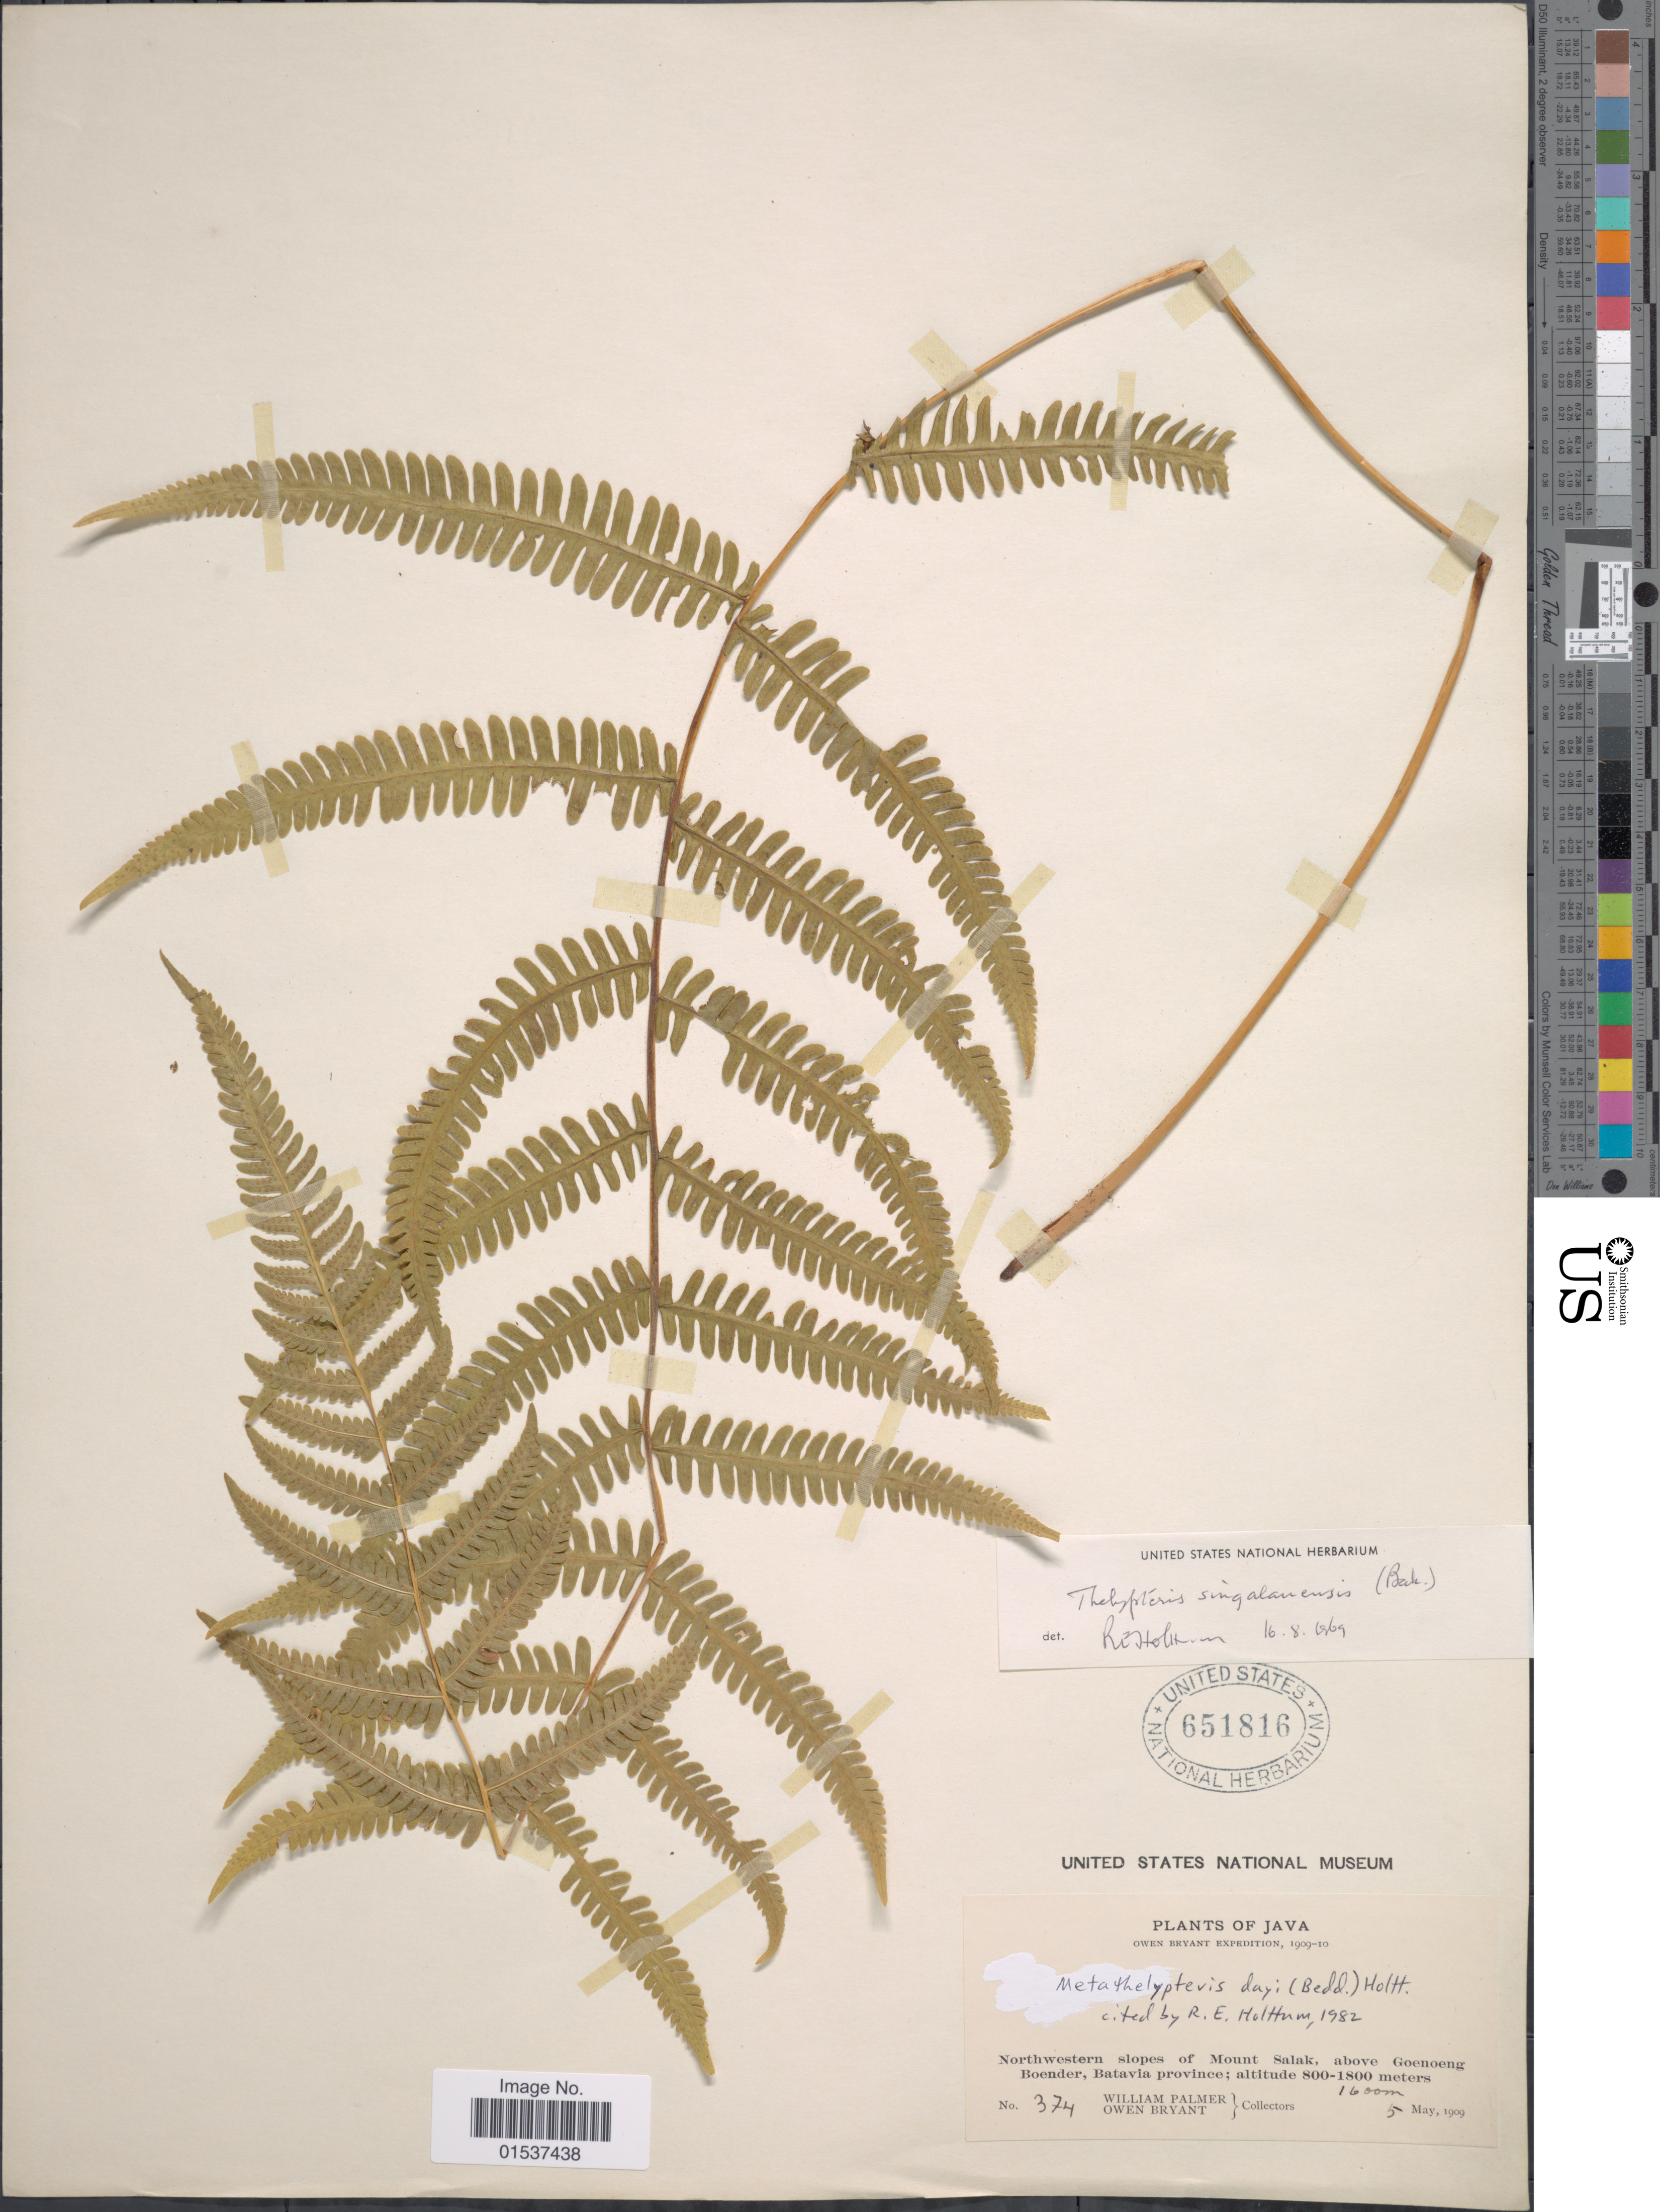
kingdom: Plantae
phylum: Tracheophyta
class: Polypodiopsida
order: Polypodiales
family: Thelypteridaceae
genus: Metathelypteris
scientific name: Metathelypteris dayi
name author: (Bedd.) Holttum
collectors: W. Palmer & O. Bryant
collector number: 374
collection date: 1909-05-05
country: Indonesia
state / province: Java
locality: Java, Northwestern slopes of Mount Salak, above Goenoeng Boender, Batavia province.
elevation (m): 1600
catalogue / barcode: US 651816